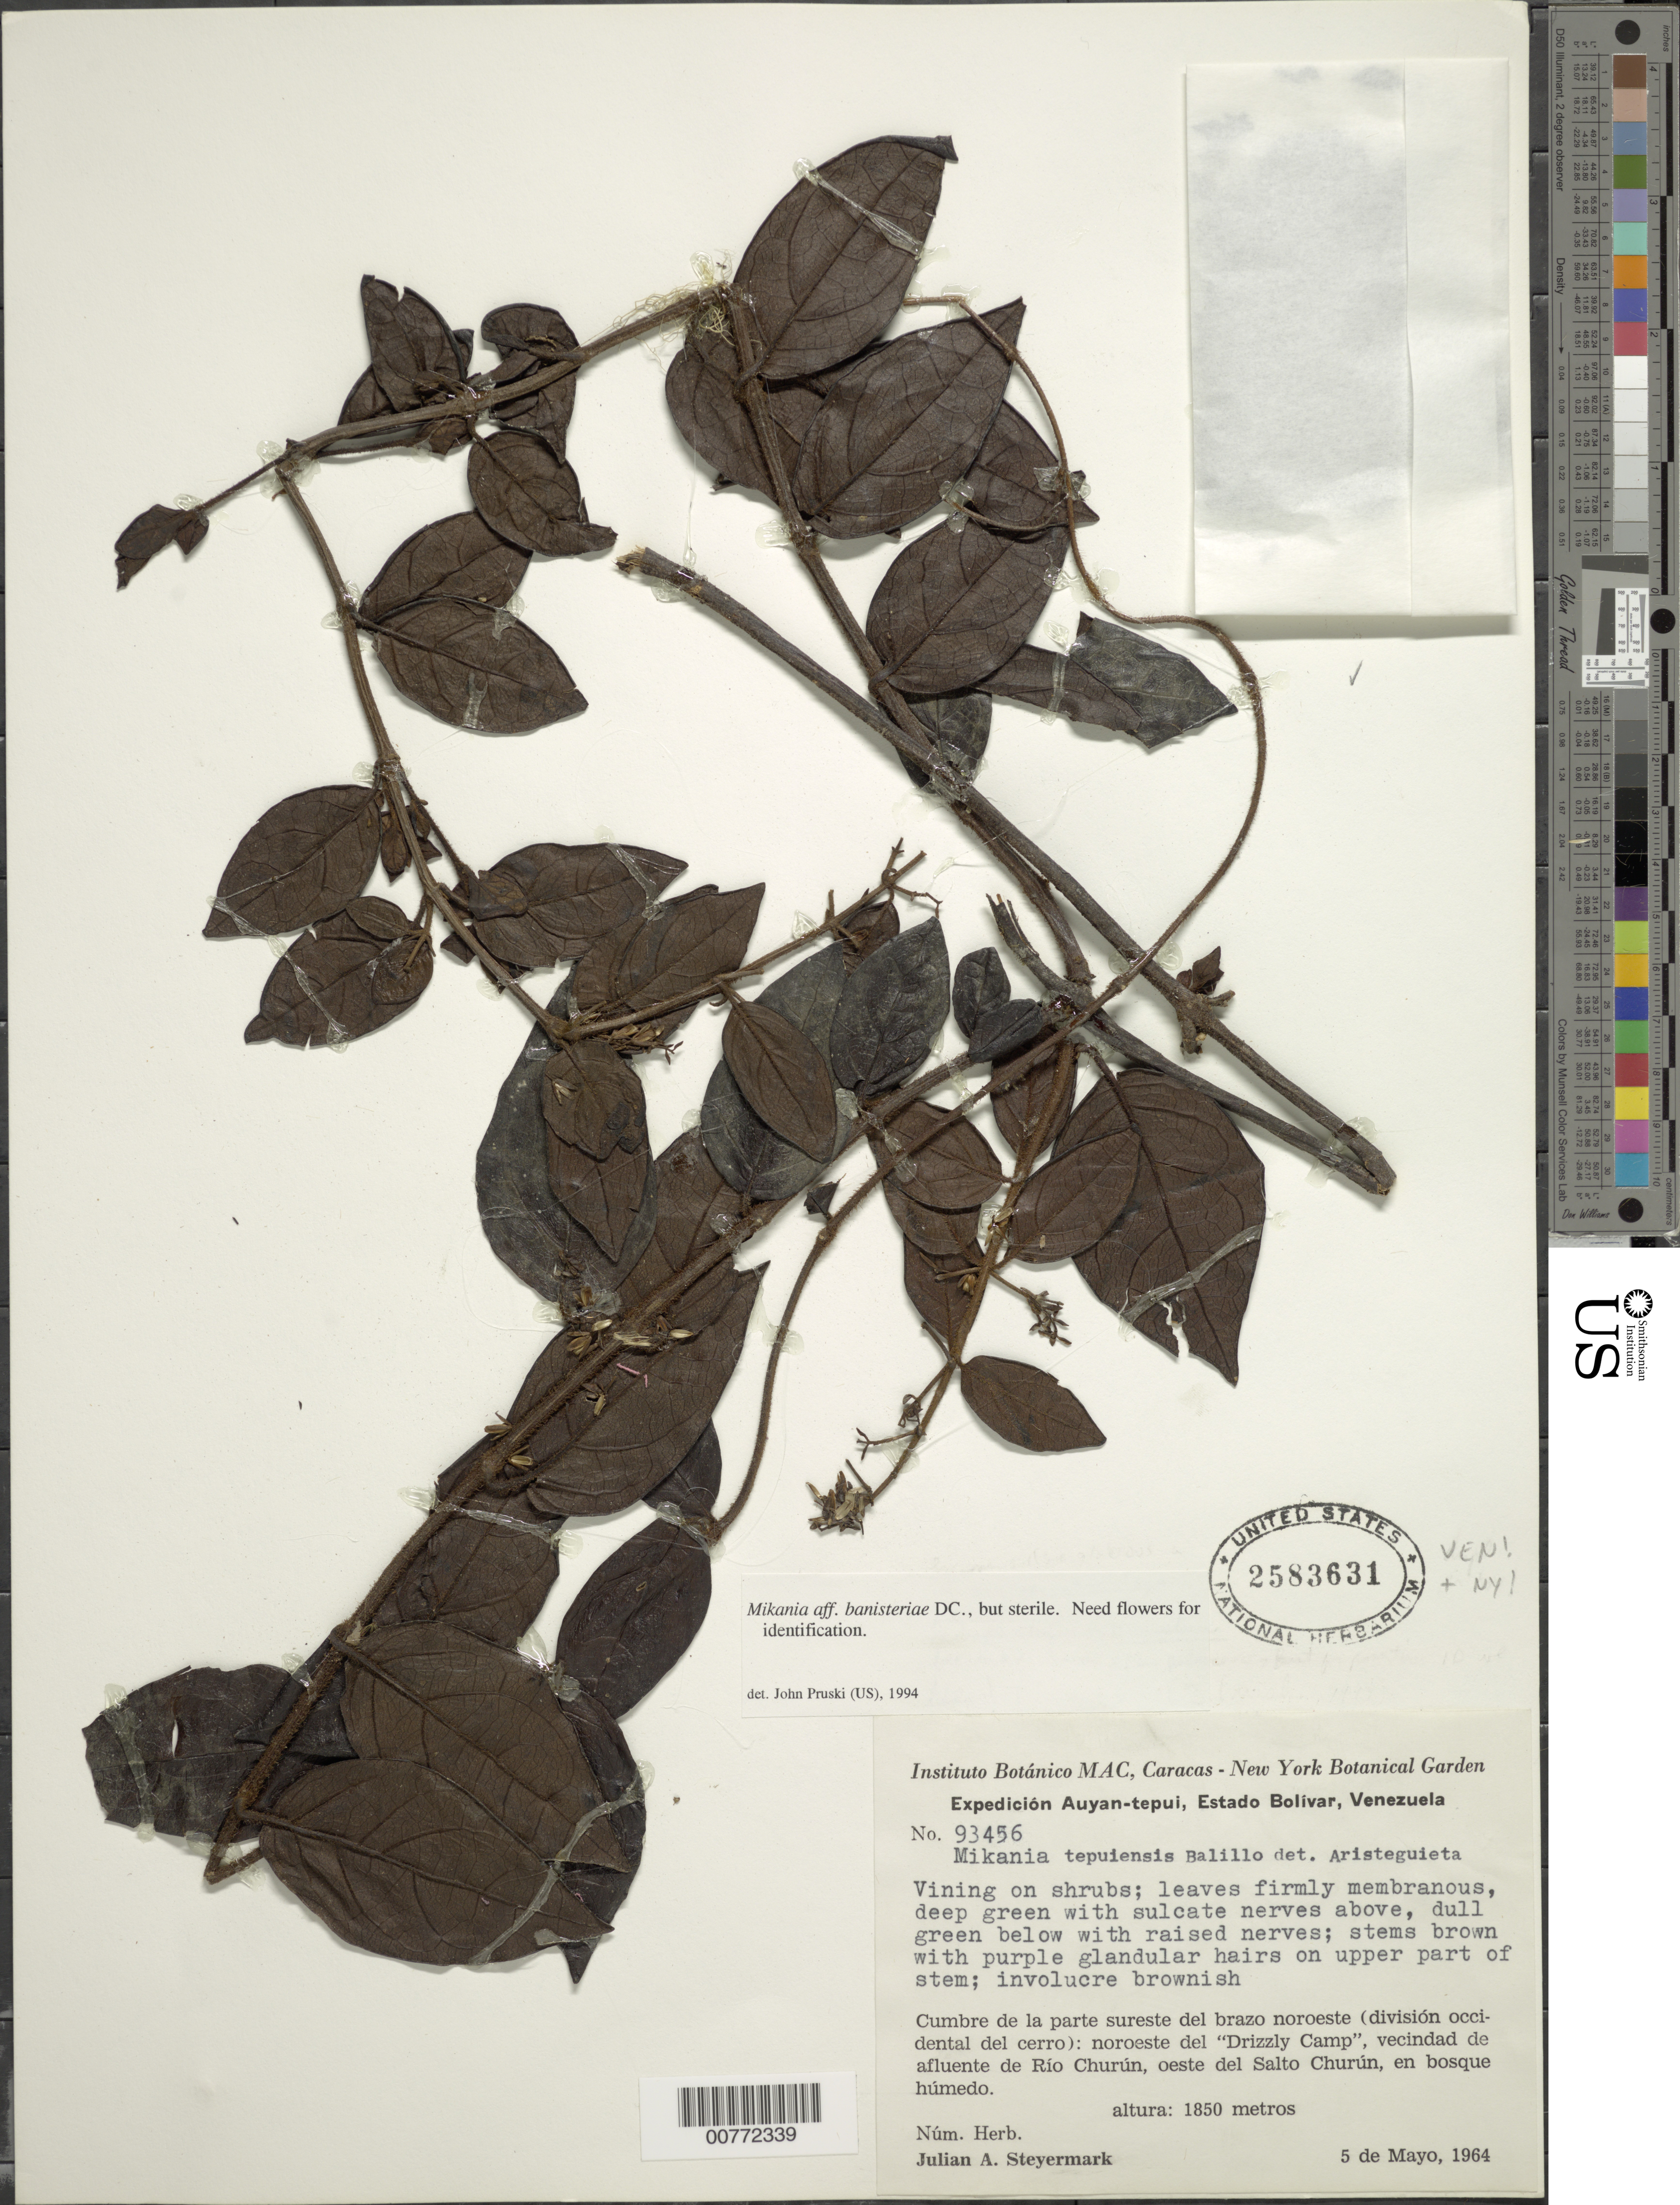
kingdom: Plantae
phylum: Tracheophyta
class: Magnoliopsida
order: Asterales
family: Asteraceae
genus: Mikania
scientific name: Mikania banisteriae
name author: DC.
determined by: Pruski, J. F.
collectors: J. Steyermark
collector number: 93456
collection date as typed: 5-May-64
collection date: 1964-05-05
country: Venezuela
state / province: Bolívar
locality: Auyan-tepuí, cumbre de la parte SE, entre "Drizzly Camp" y "Río Lomita Camp"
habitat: Cumbre, en boque humedo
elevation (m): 1850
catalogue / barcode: US 2583631